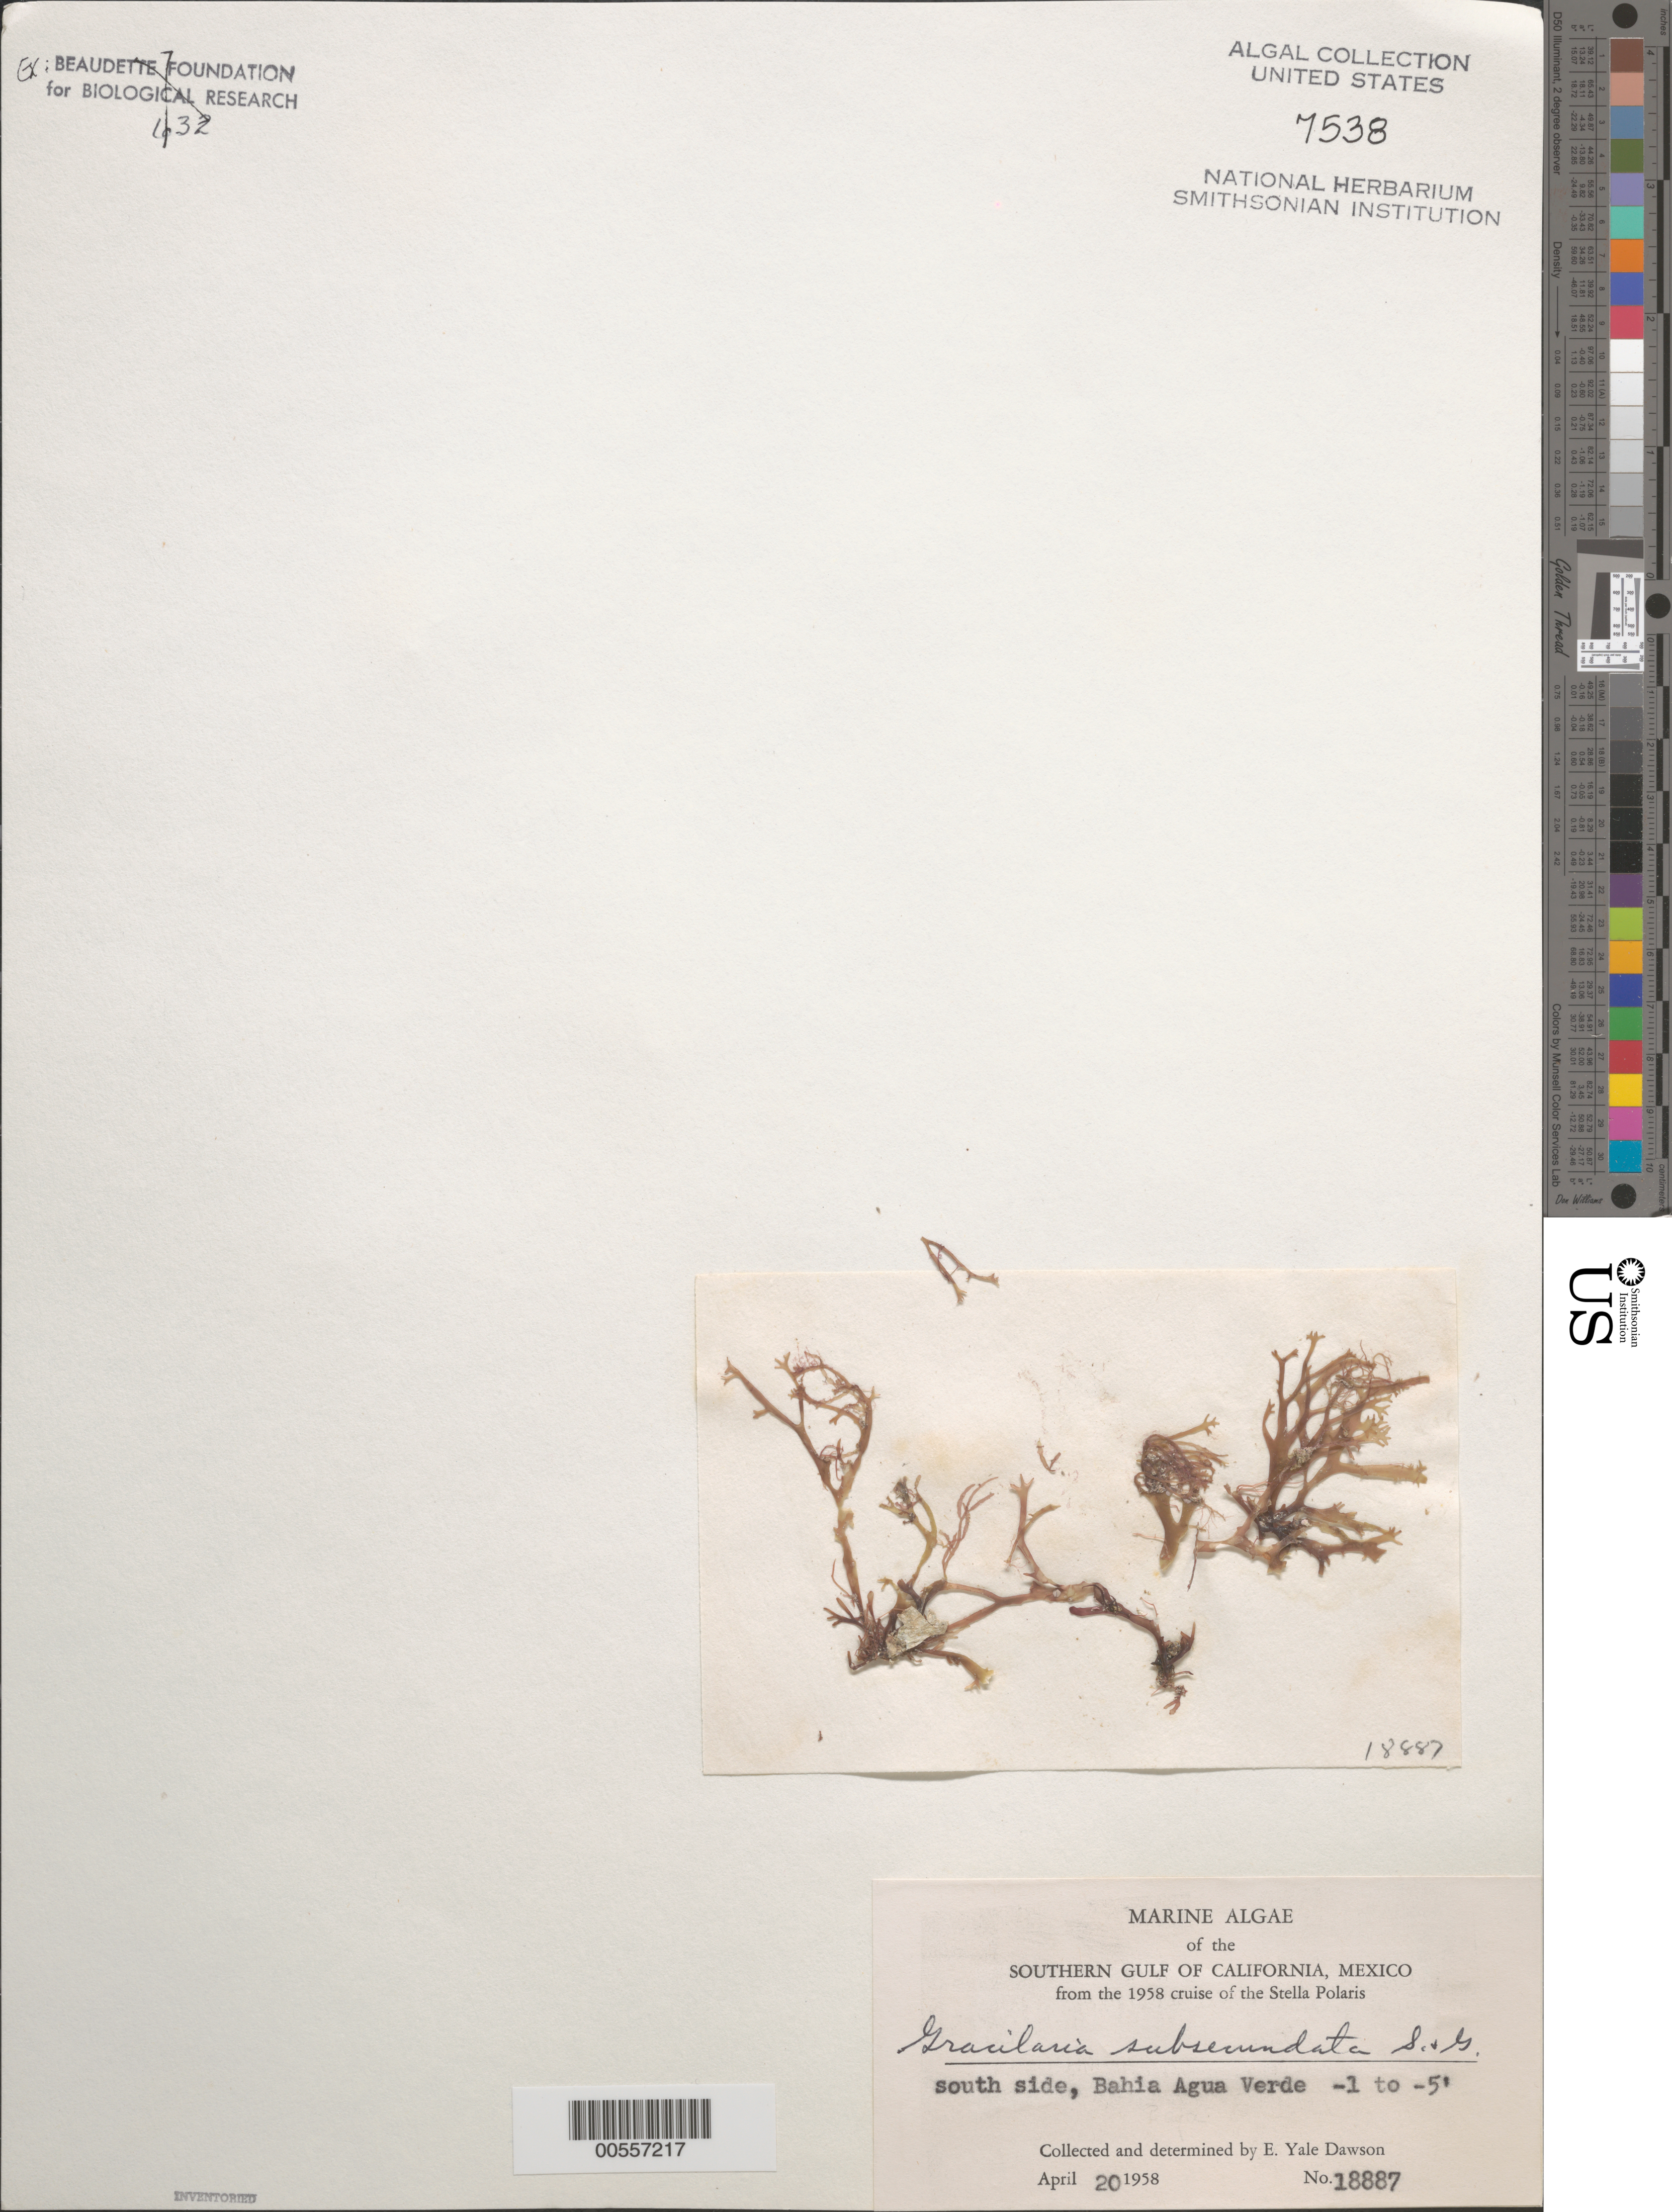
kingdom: Plantae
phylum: Rhodophyta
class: Florideophyceae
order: Gracilariales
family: Gracilariaceae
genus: Gracilaria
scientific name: Gracilaria subsecundata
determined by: Dawson, E. Y.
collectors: E. Y. Dawson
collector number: EYD 18887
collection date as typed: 20 Apr 1958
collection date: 1958-04-20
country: Mexico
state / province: Baja California Sur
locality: Bahia Agua Verde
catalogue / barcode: US 7538